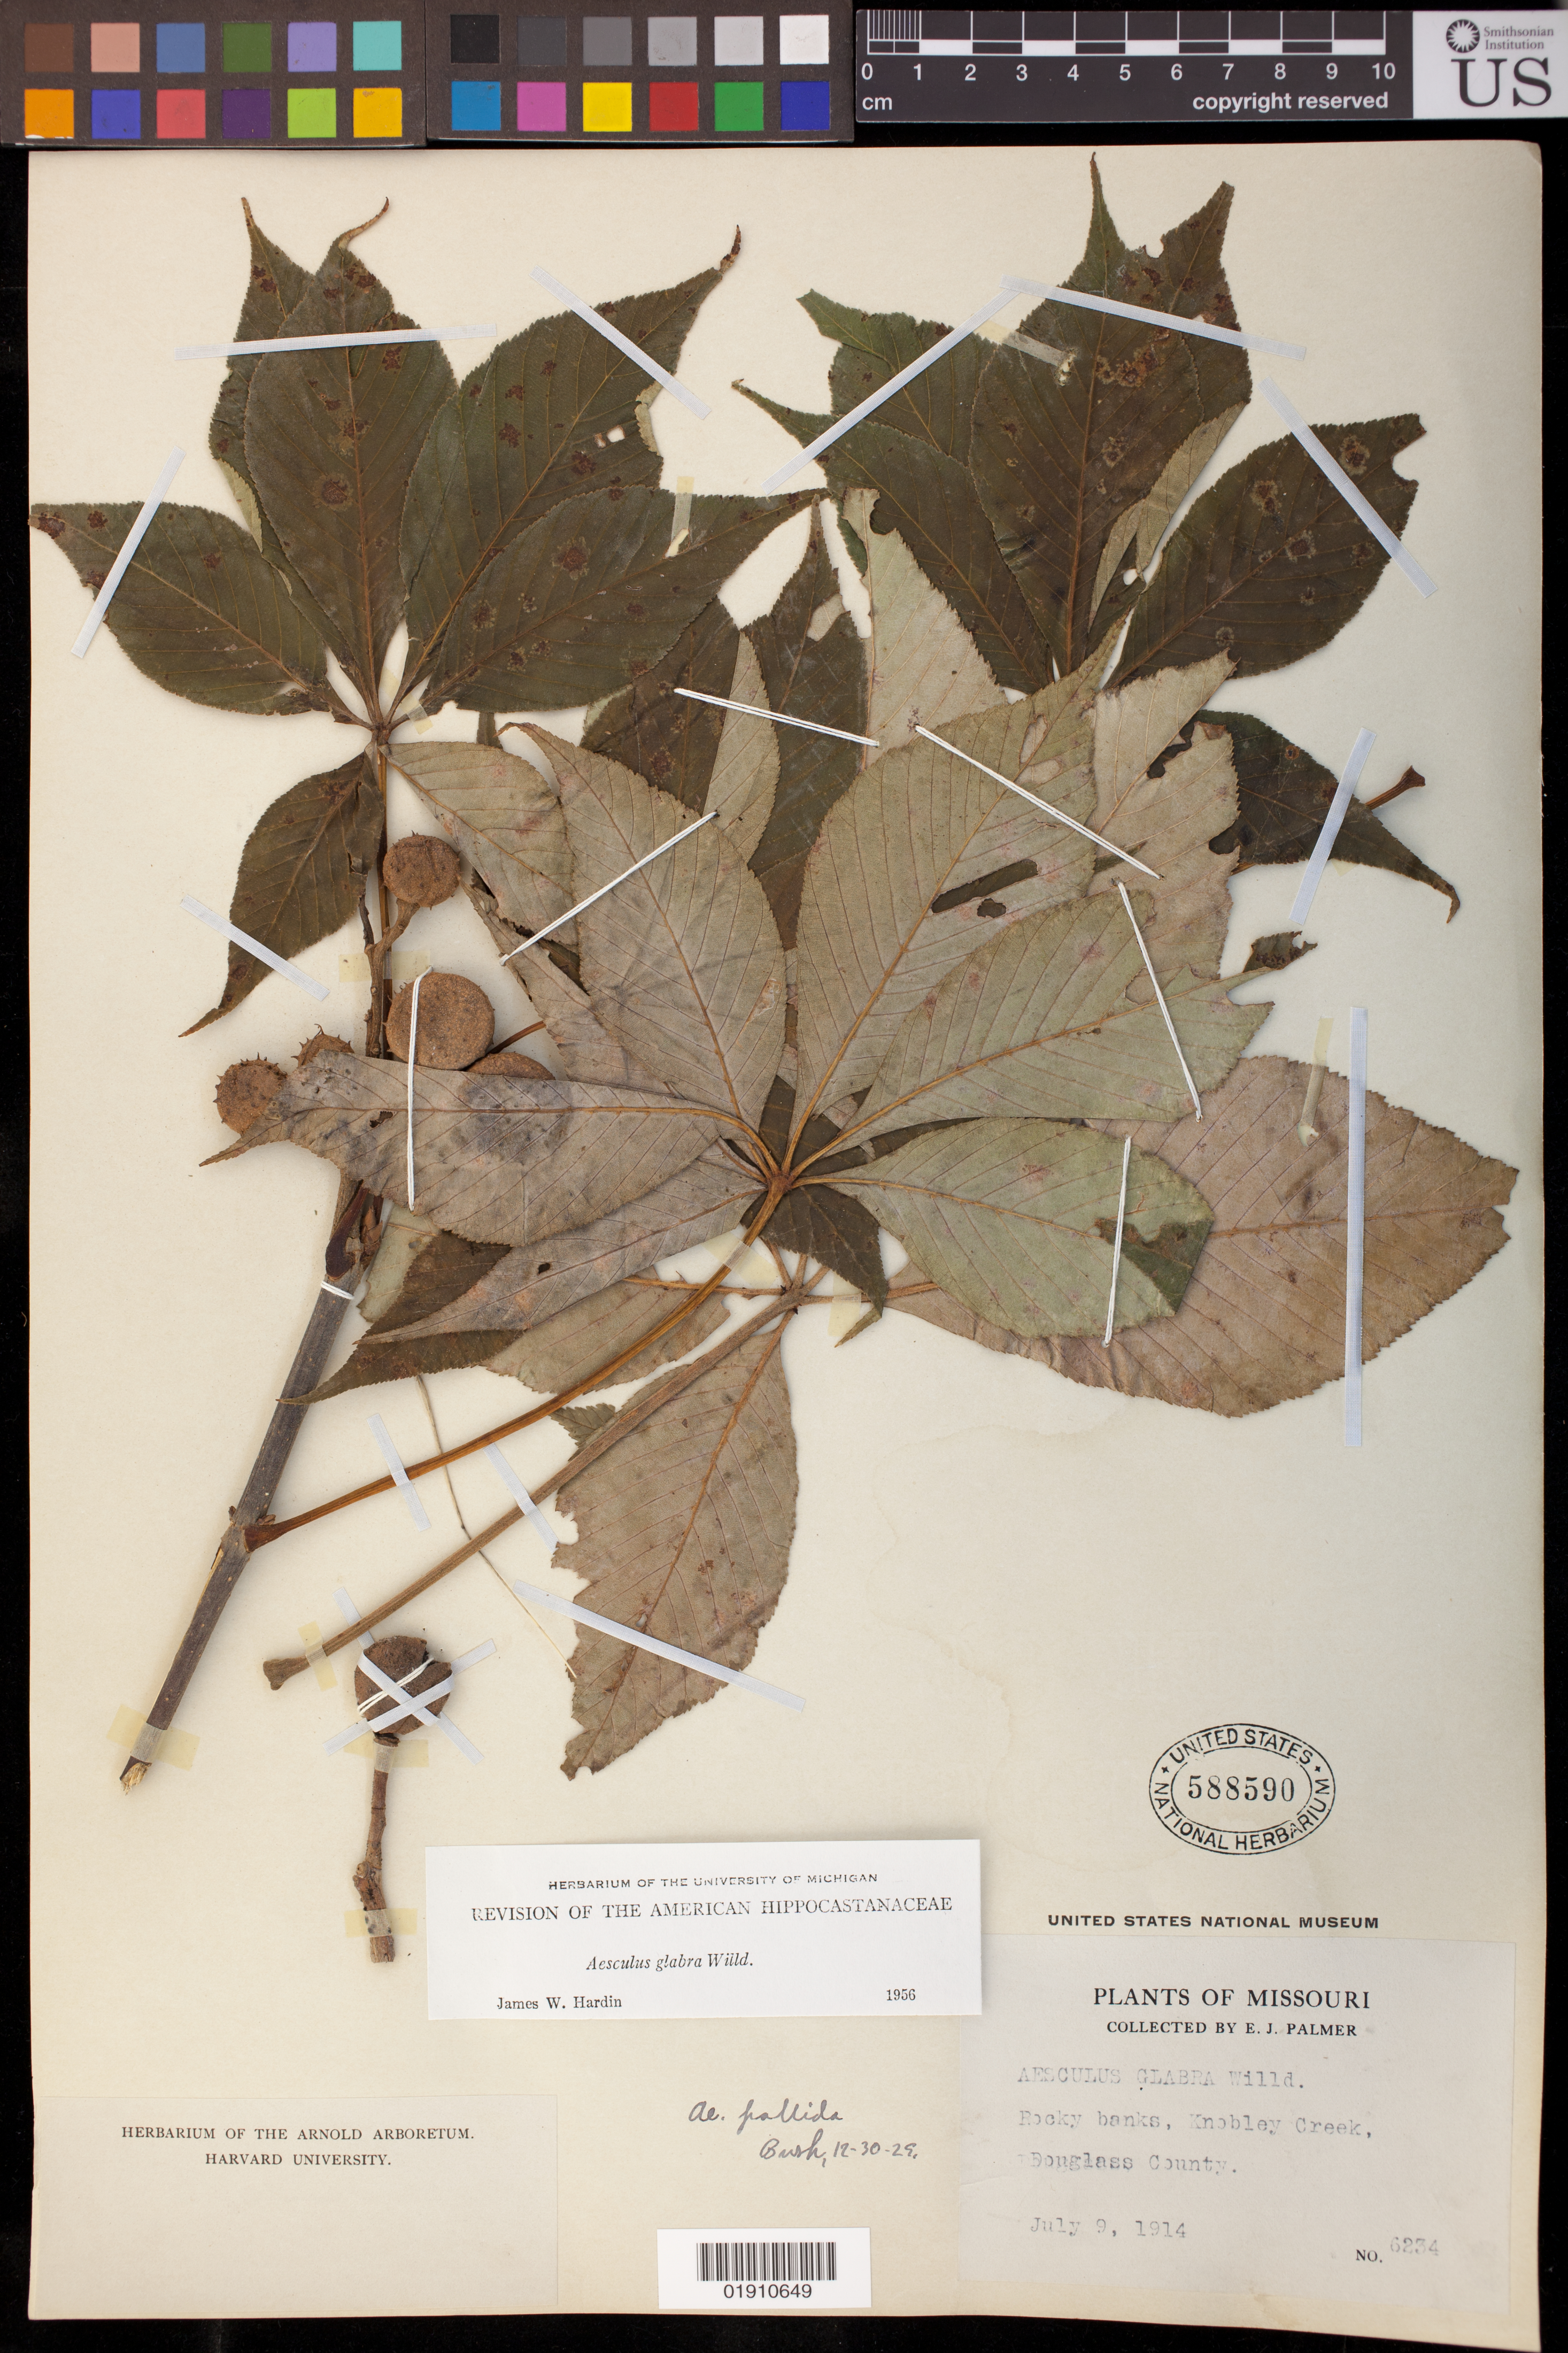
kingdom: Plantae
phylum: Tracheophyta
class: Magnoliopsida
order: Sapindales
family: Sapindaceae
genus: Aesculus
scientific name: Aesculus glabra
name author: Willd.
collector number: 6234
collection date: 1914-07-09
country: United States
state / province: Missouri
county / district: Douglas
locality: Rocky banks, Knobley Creek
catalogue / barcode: US 588590